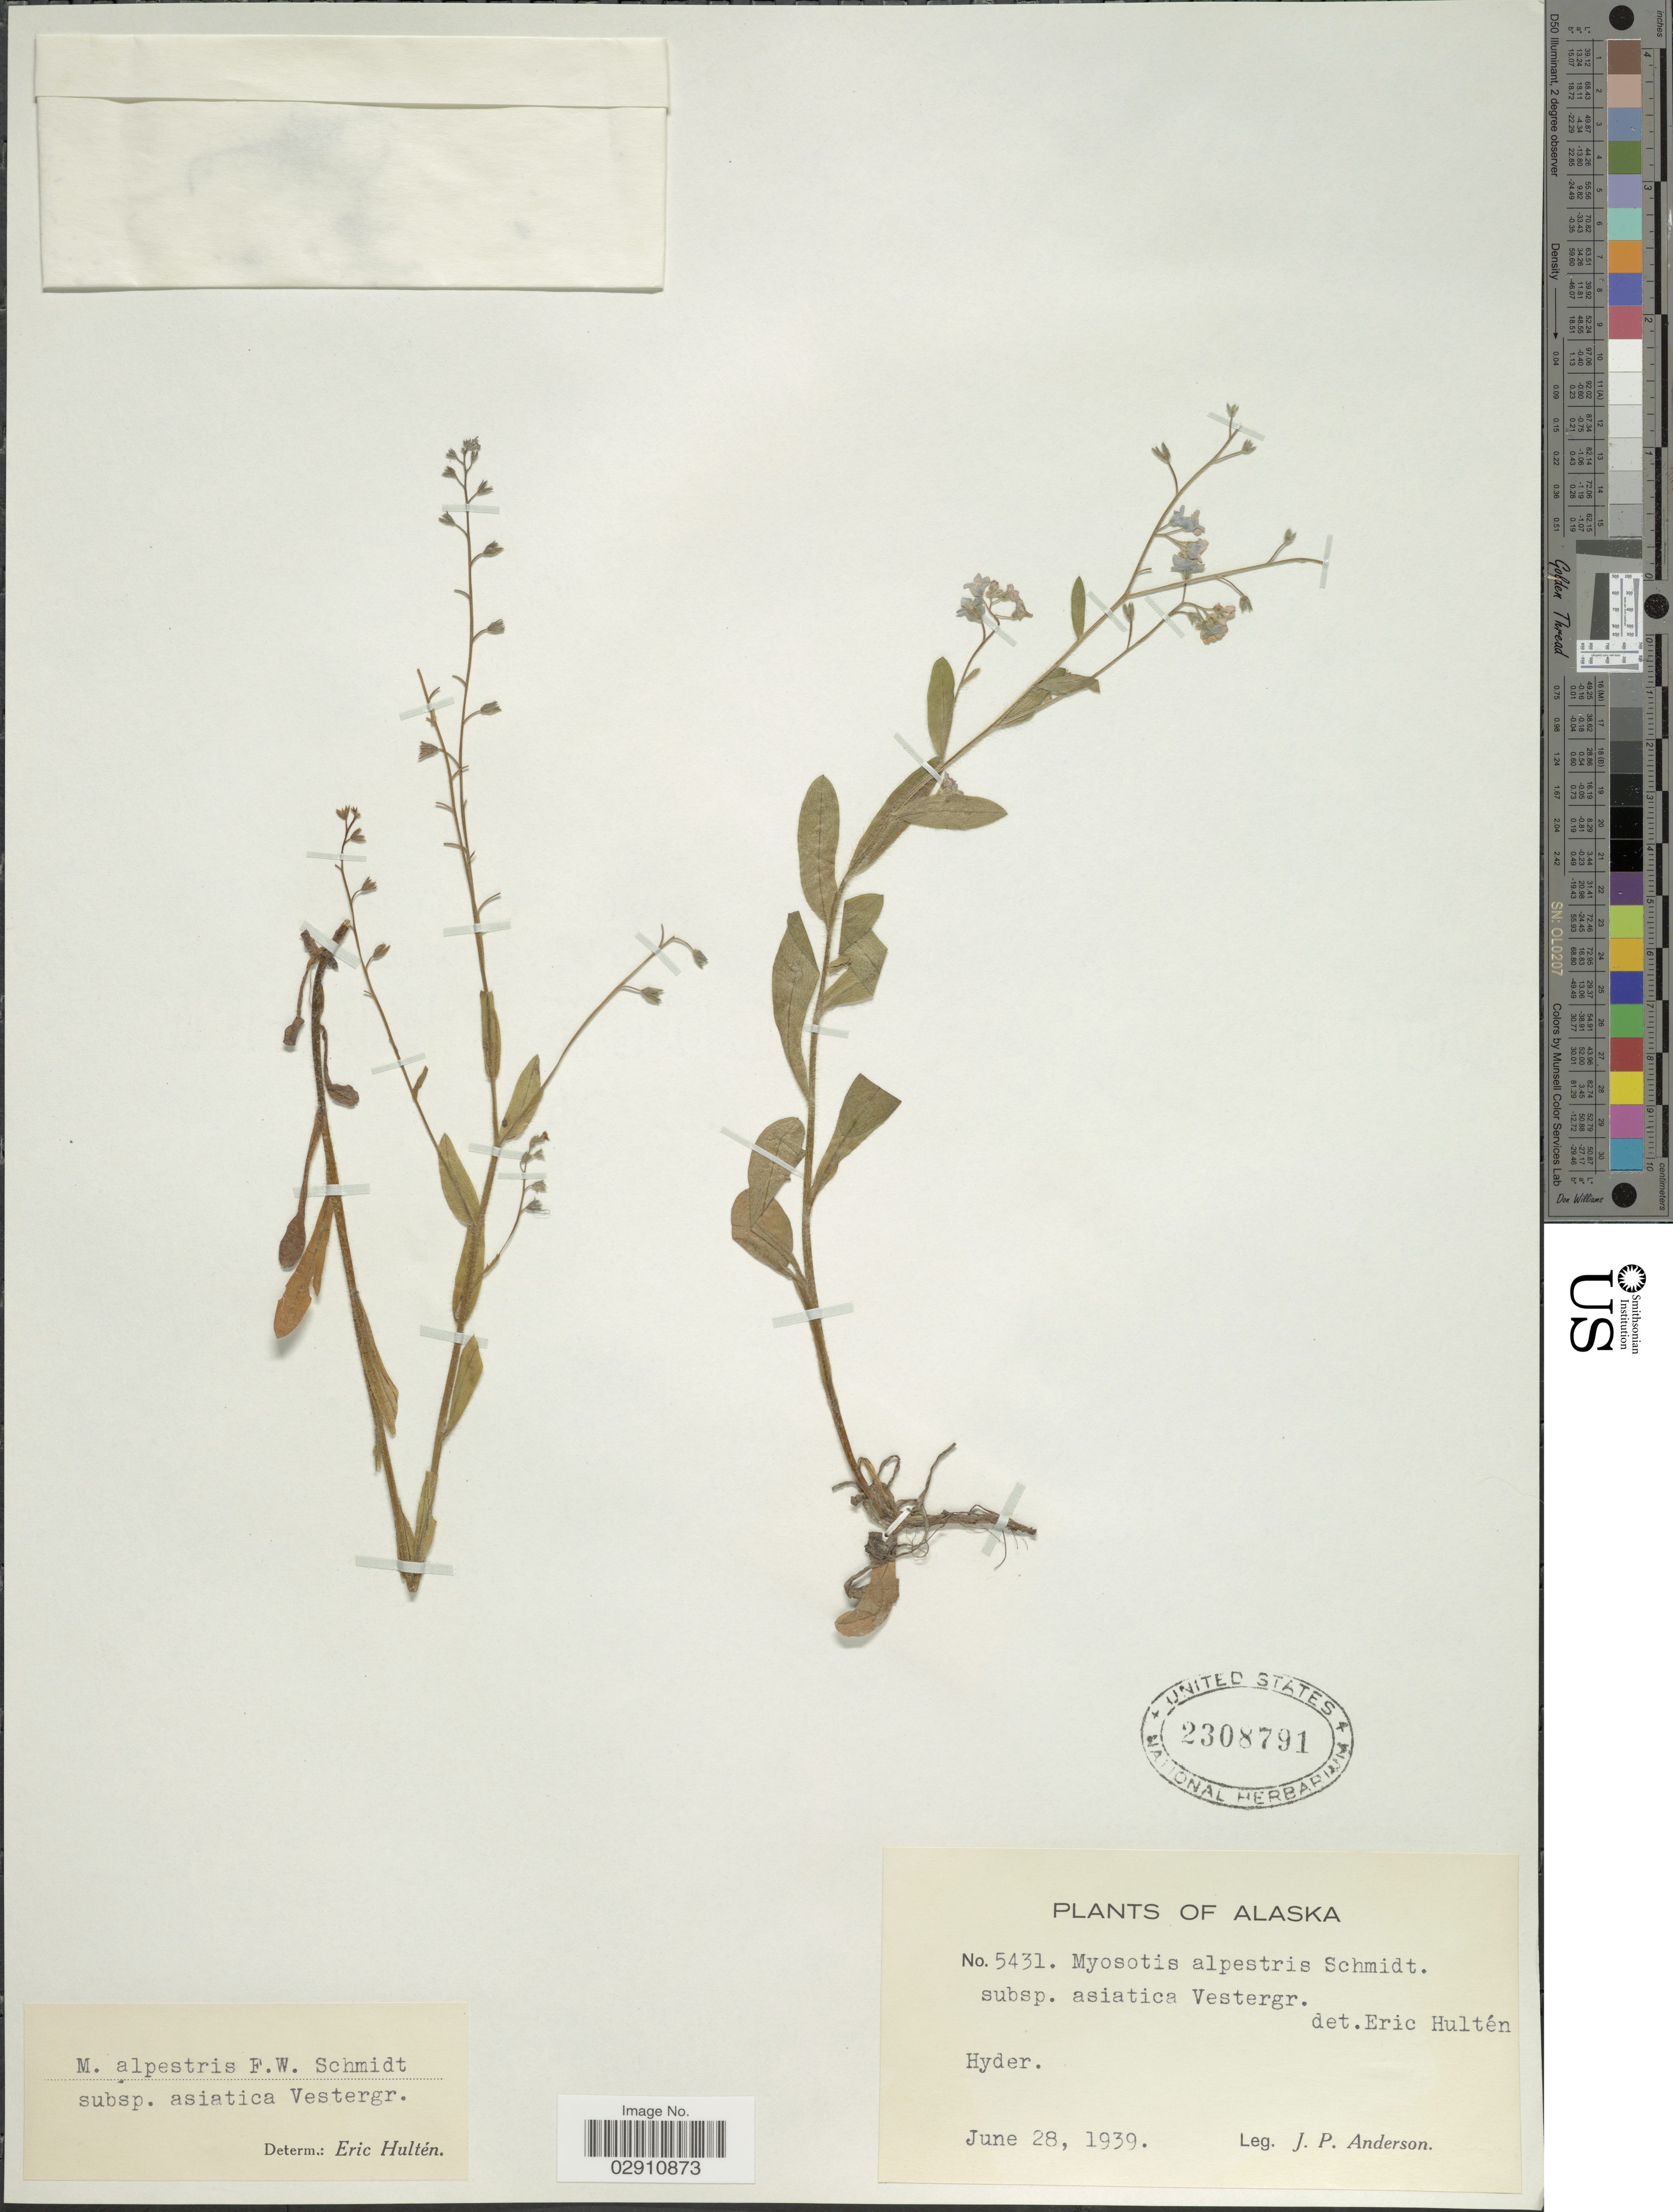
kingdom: Plantae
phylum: Tracheophyta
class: Magnoliopsida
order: Boraginales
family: Boraginaceae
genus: Myosotis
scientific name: Myosotis alpestris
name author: F.W. Schmidt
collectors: J. P. Anderson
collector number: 5431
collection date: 1939-06-28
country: United States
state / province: Alaska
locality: Hyder.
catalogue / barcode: US 2308791